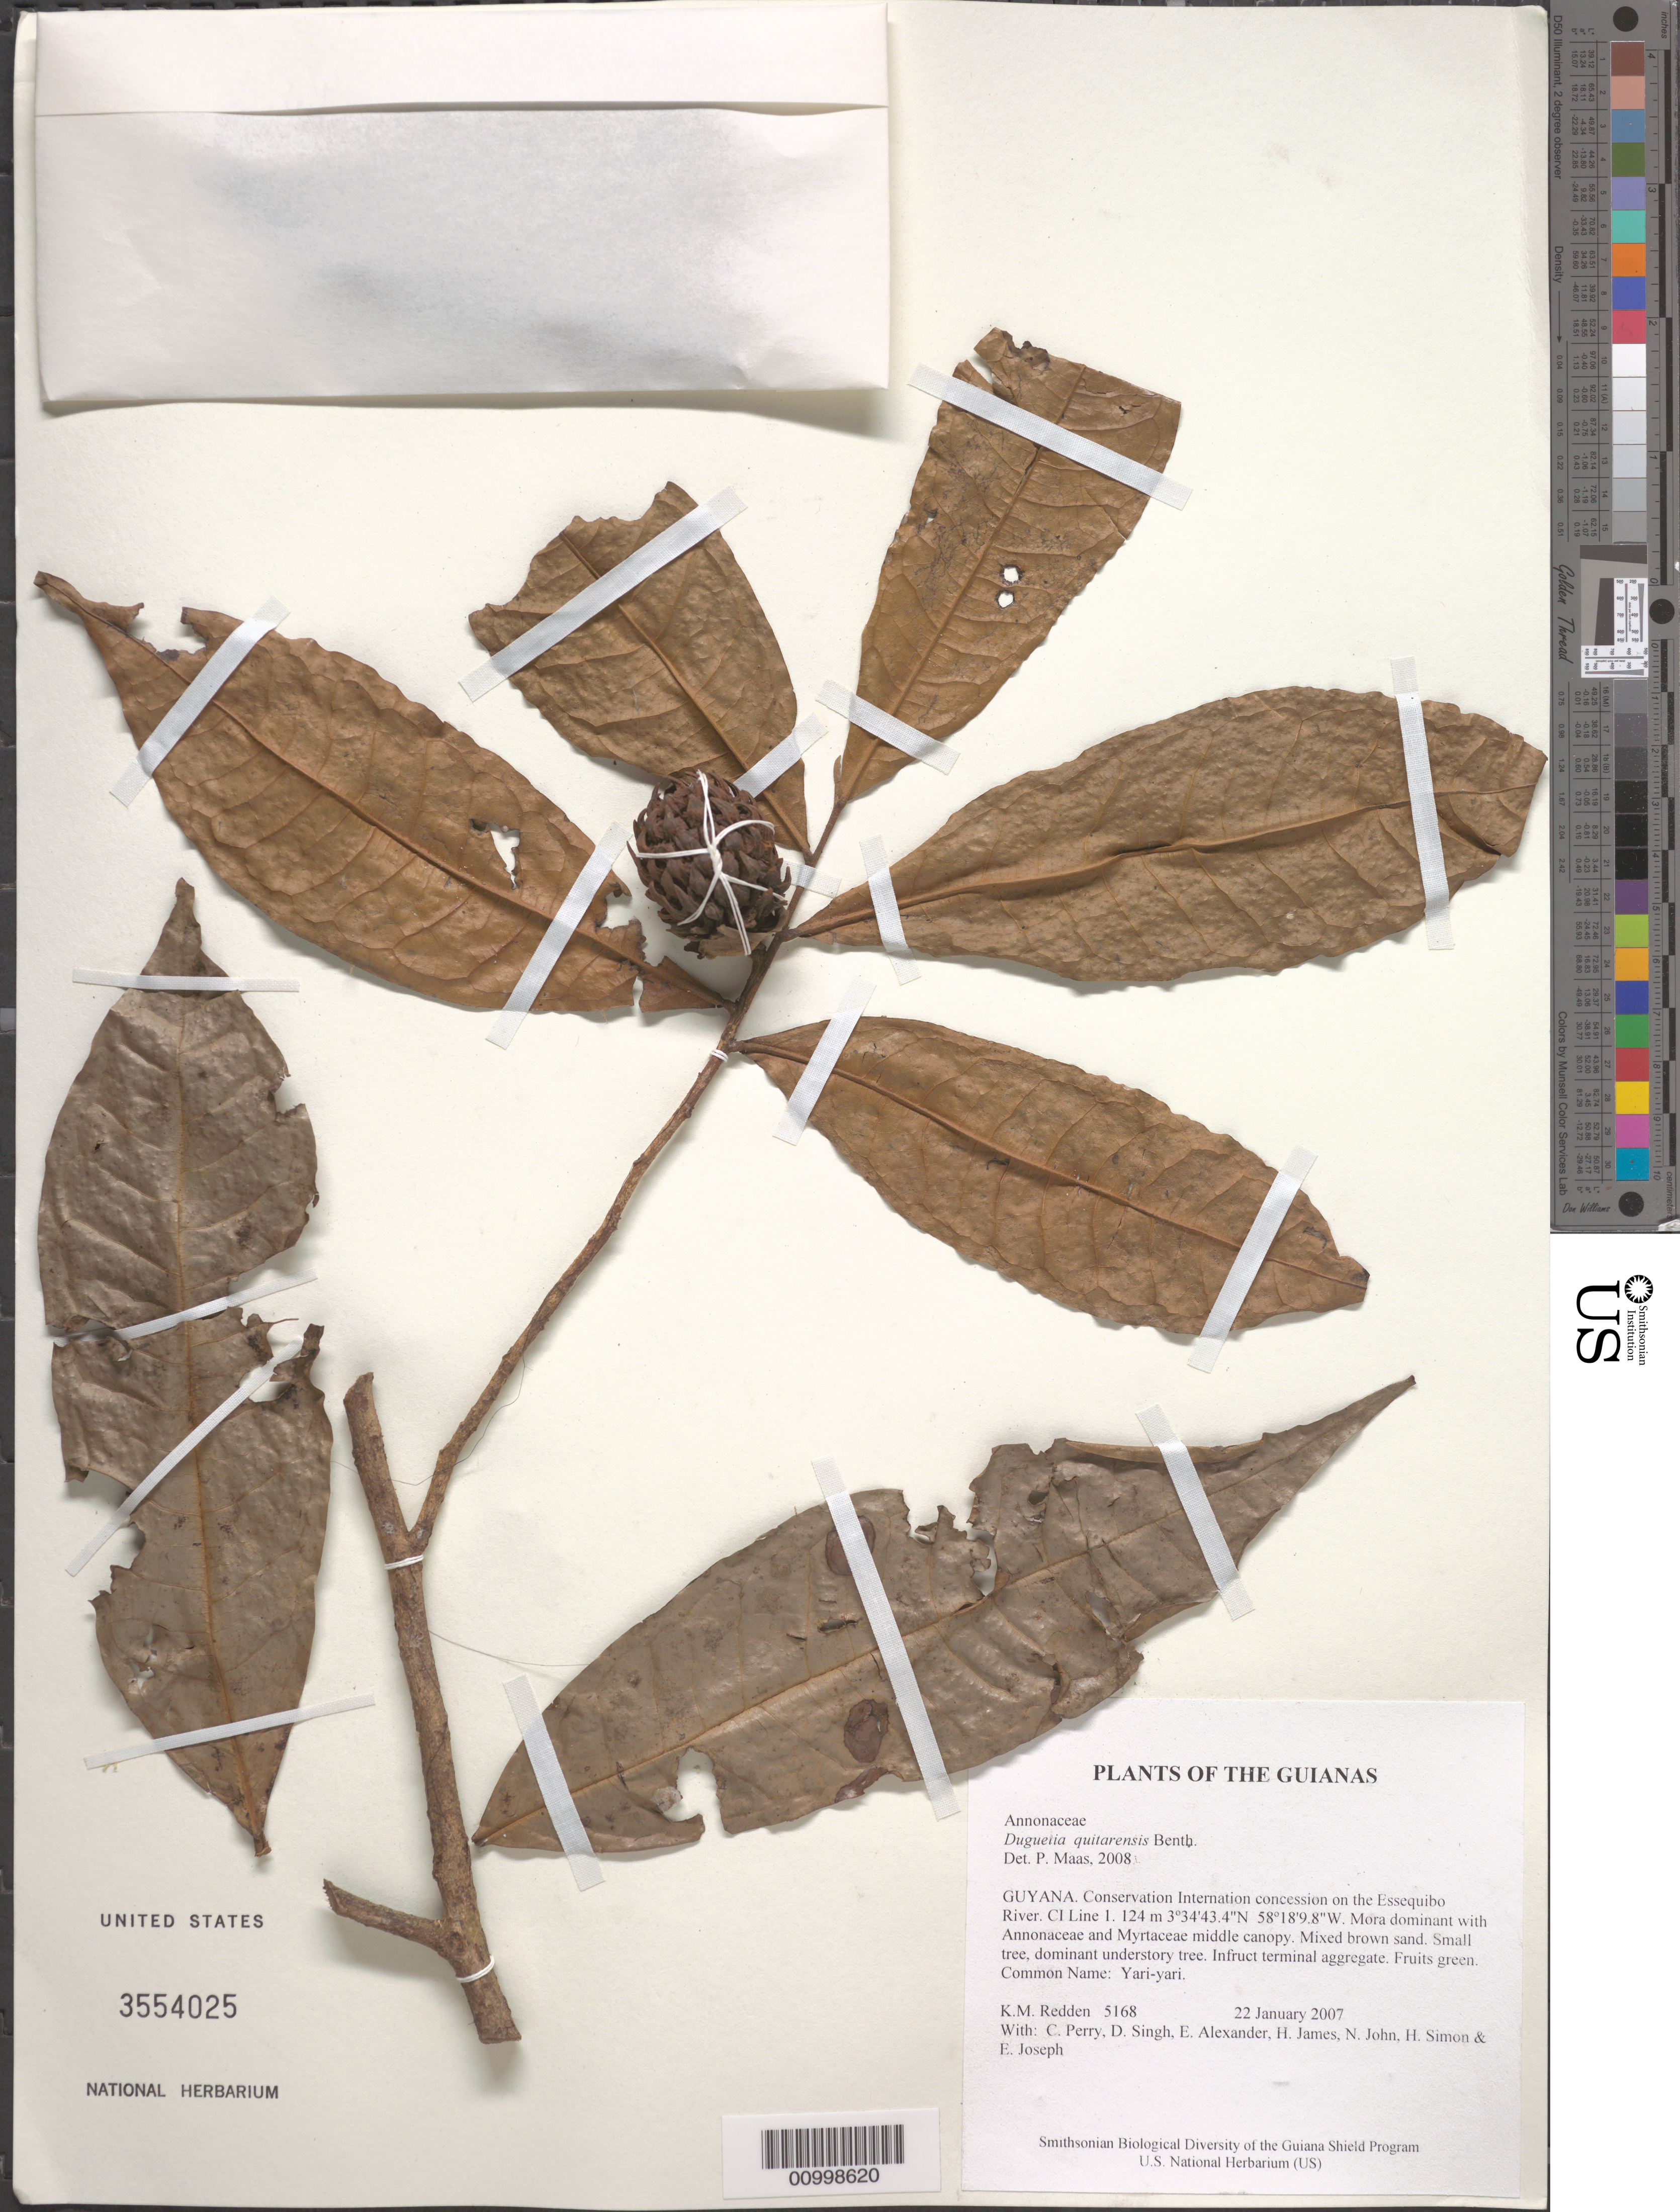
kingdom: Plantae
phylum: Tracheophyta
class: Magnoliopsida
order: Magnoliales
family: Annonaceae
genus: Duguetia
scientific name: Duguetia quitarensis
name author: Benth.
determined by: Maas, Paul J. M.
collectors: K. M. Redden, C. Perry, D. Singh, E. Alexander, H. James, N. John, H. Simon & E. Joseph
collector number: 5168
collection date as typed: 22 January 2007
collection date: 2007-01-22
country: Guyana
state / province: U. Takutu-U. Essequibo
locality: Conservation International concession on the Essequibo River. CI Line 1.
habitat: Mora dominant with Annonaceae and Myrtaceae middle canopy. Mixed brown sand.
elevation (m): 124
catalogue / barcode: US 3554025